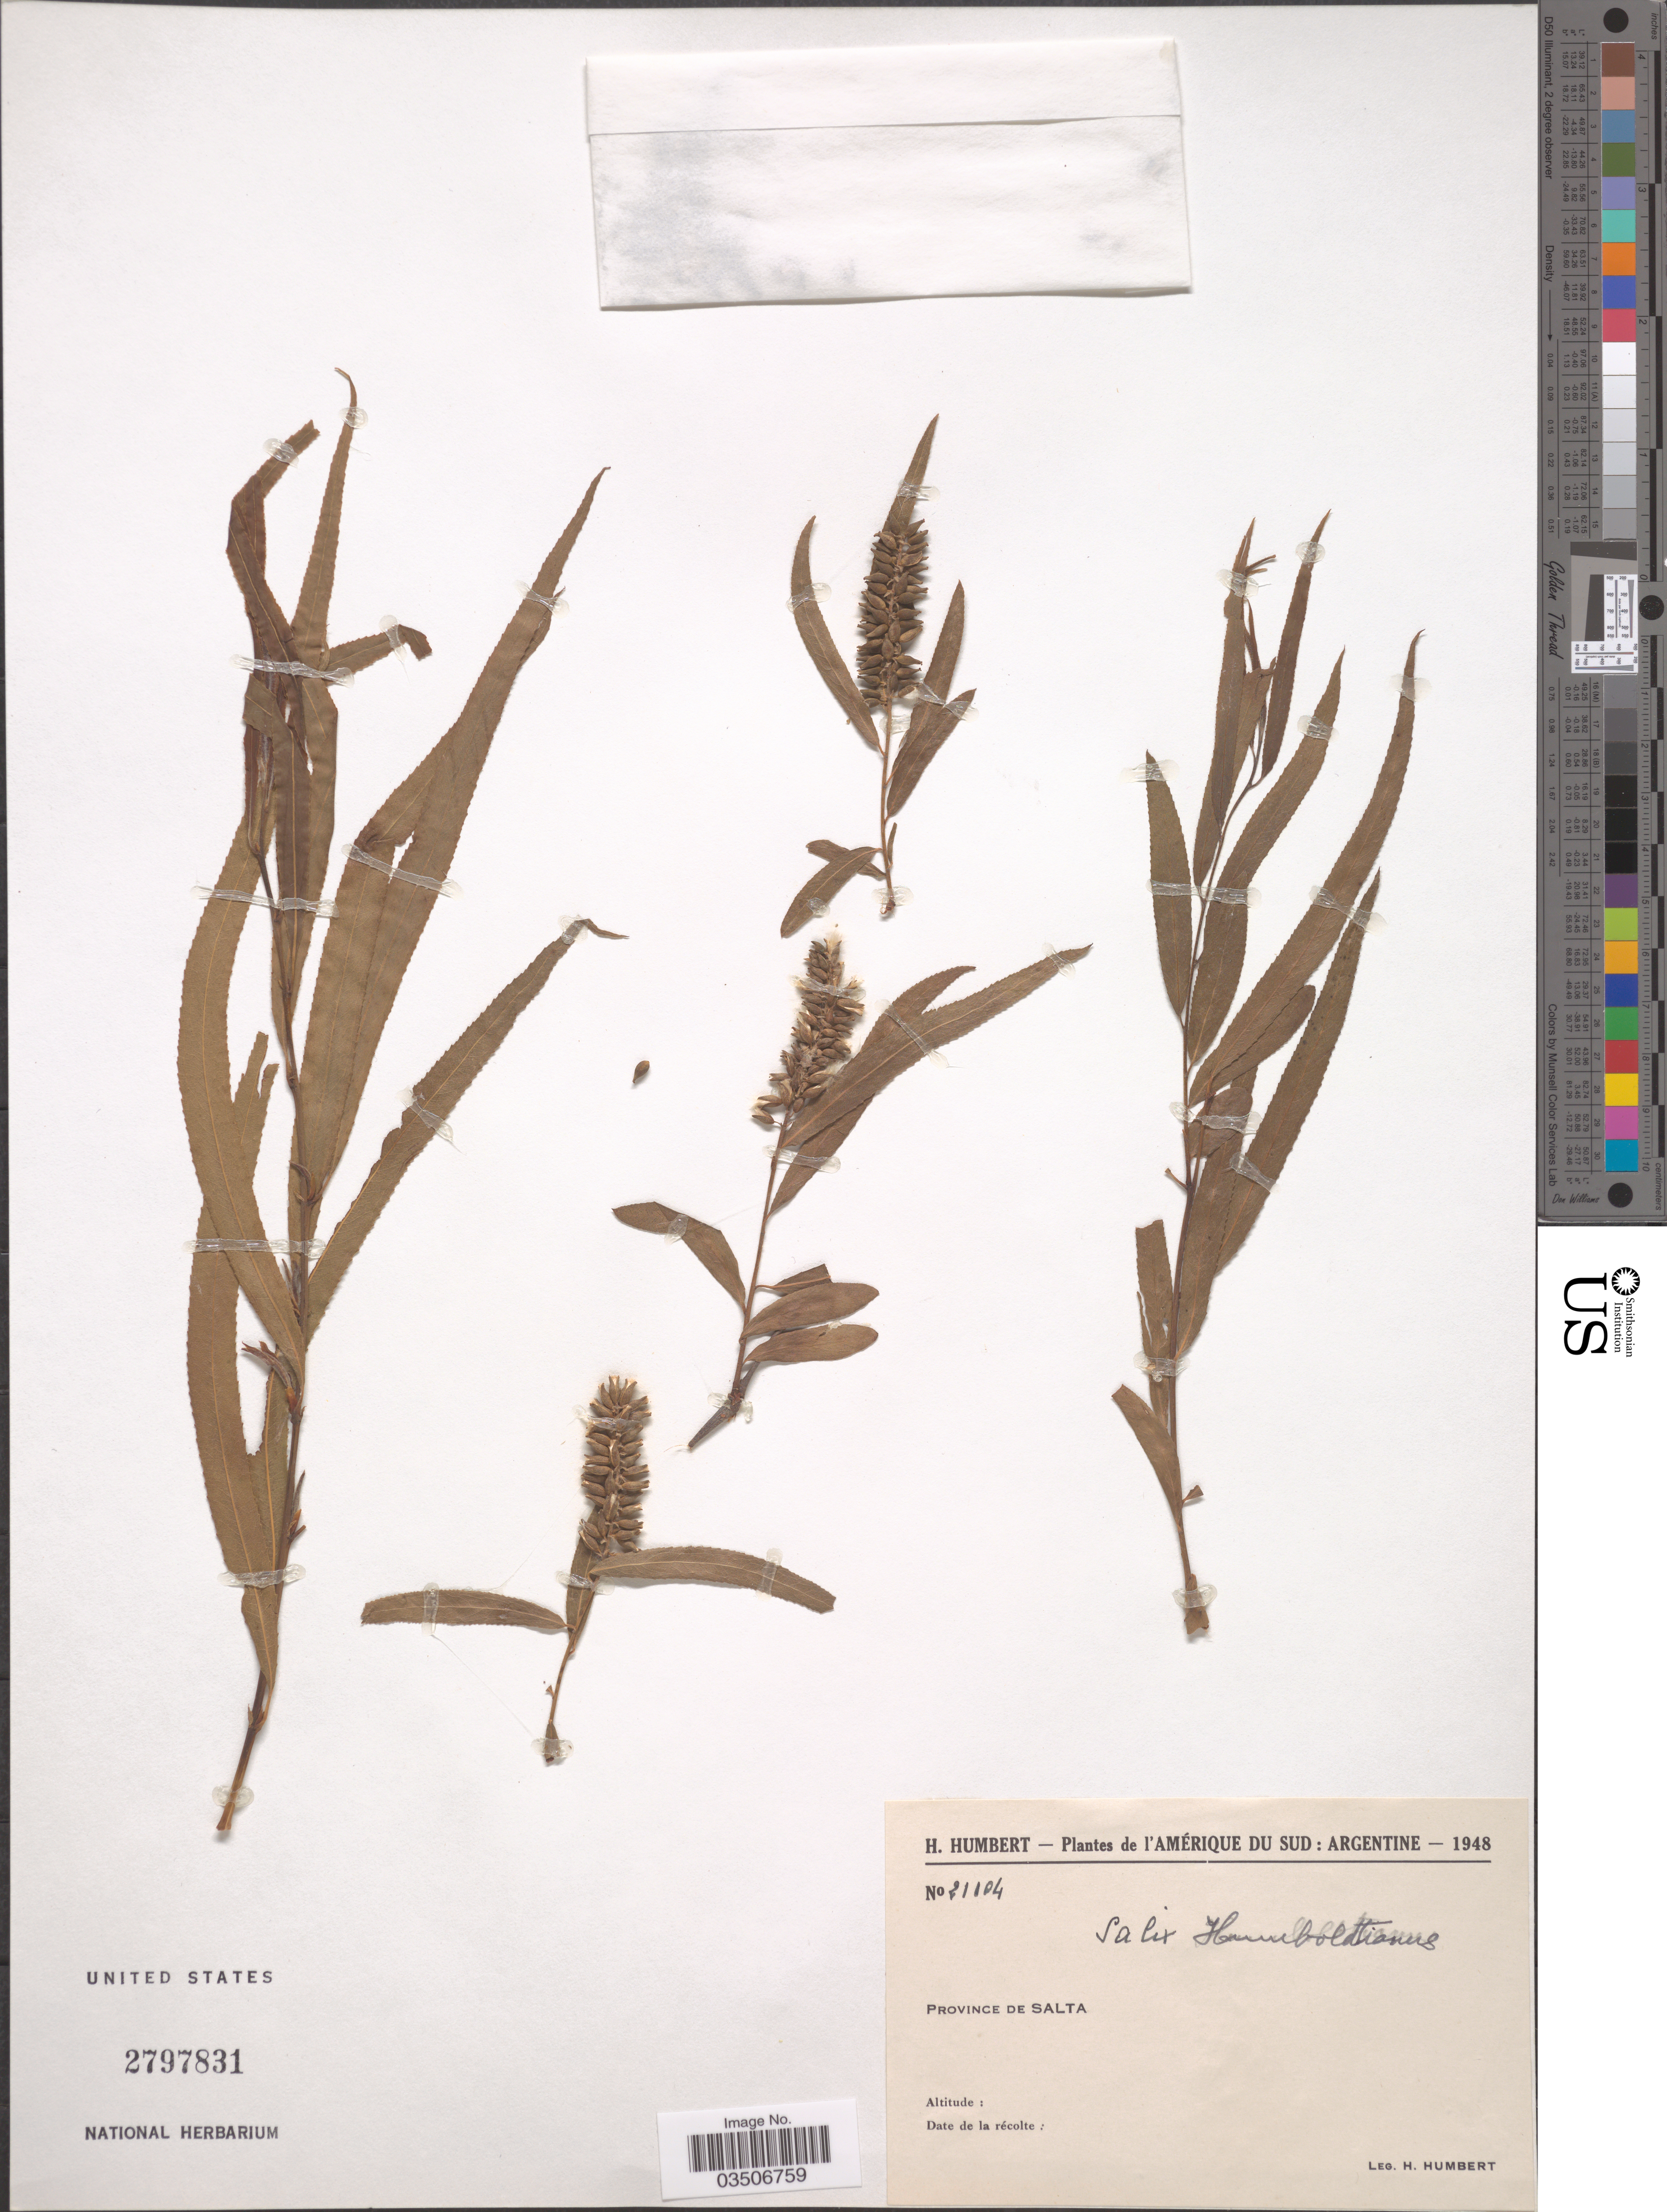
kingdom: Plantae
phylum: Tracheophyta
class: Magnoliopsida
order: Malpighiales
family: Salicaceae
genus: Salix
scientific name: Salix humboldtiana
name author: Willd.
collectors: H. Humbert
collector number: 21104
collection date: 1948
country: Argentina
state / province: Salta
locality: Province de Salta.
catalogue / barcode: US 2797831